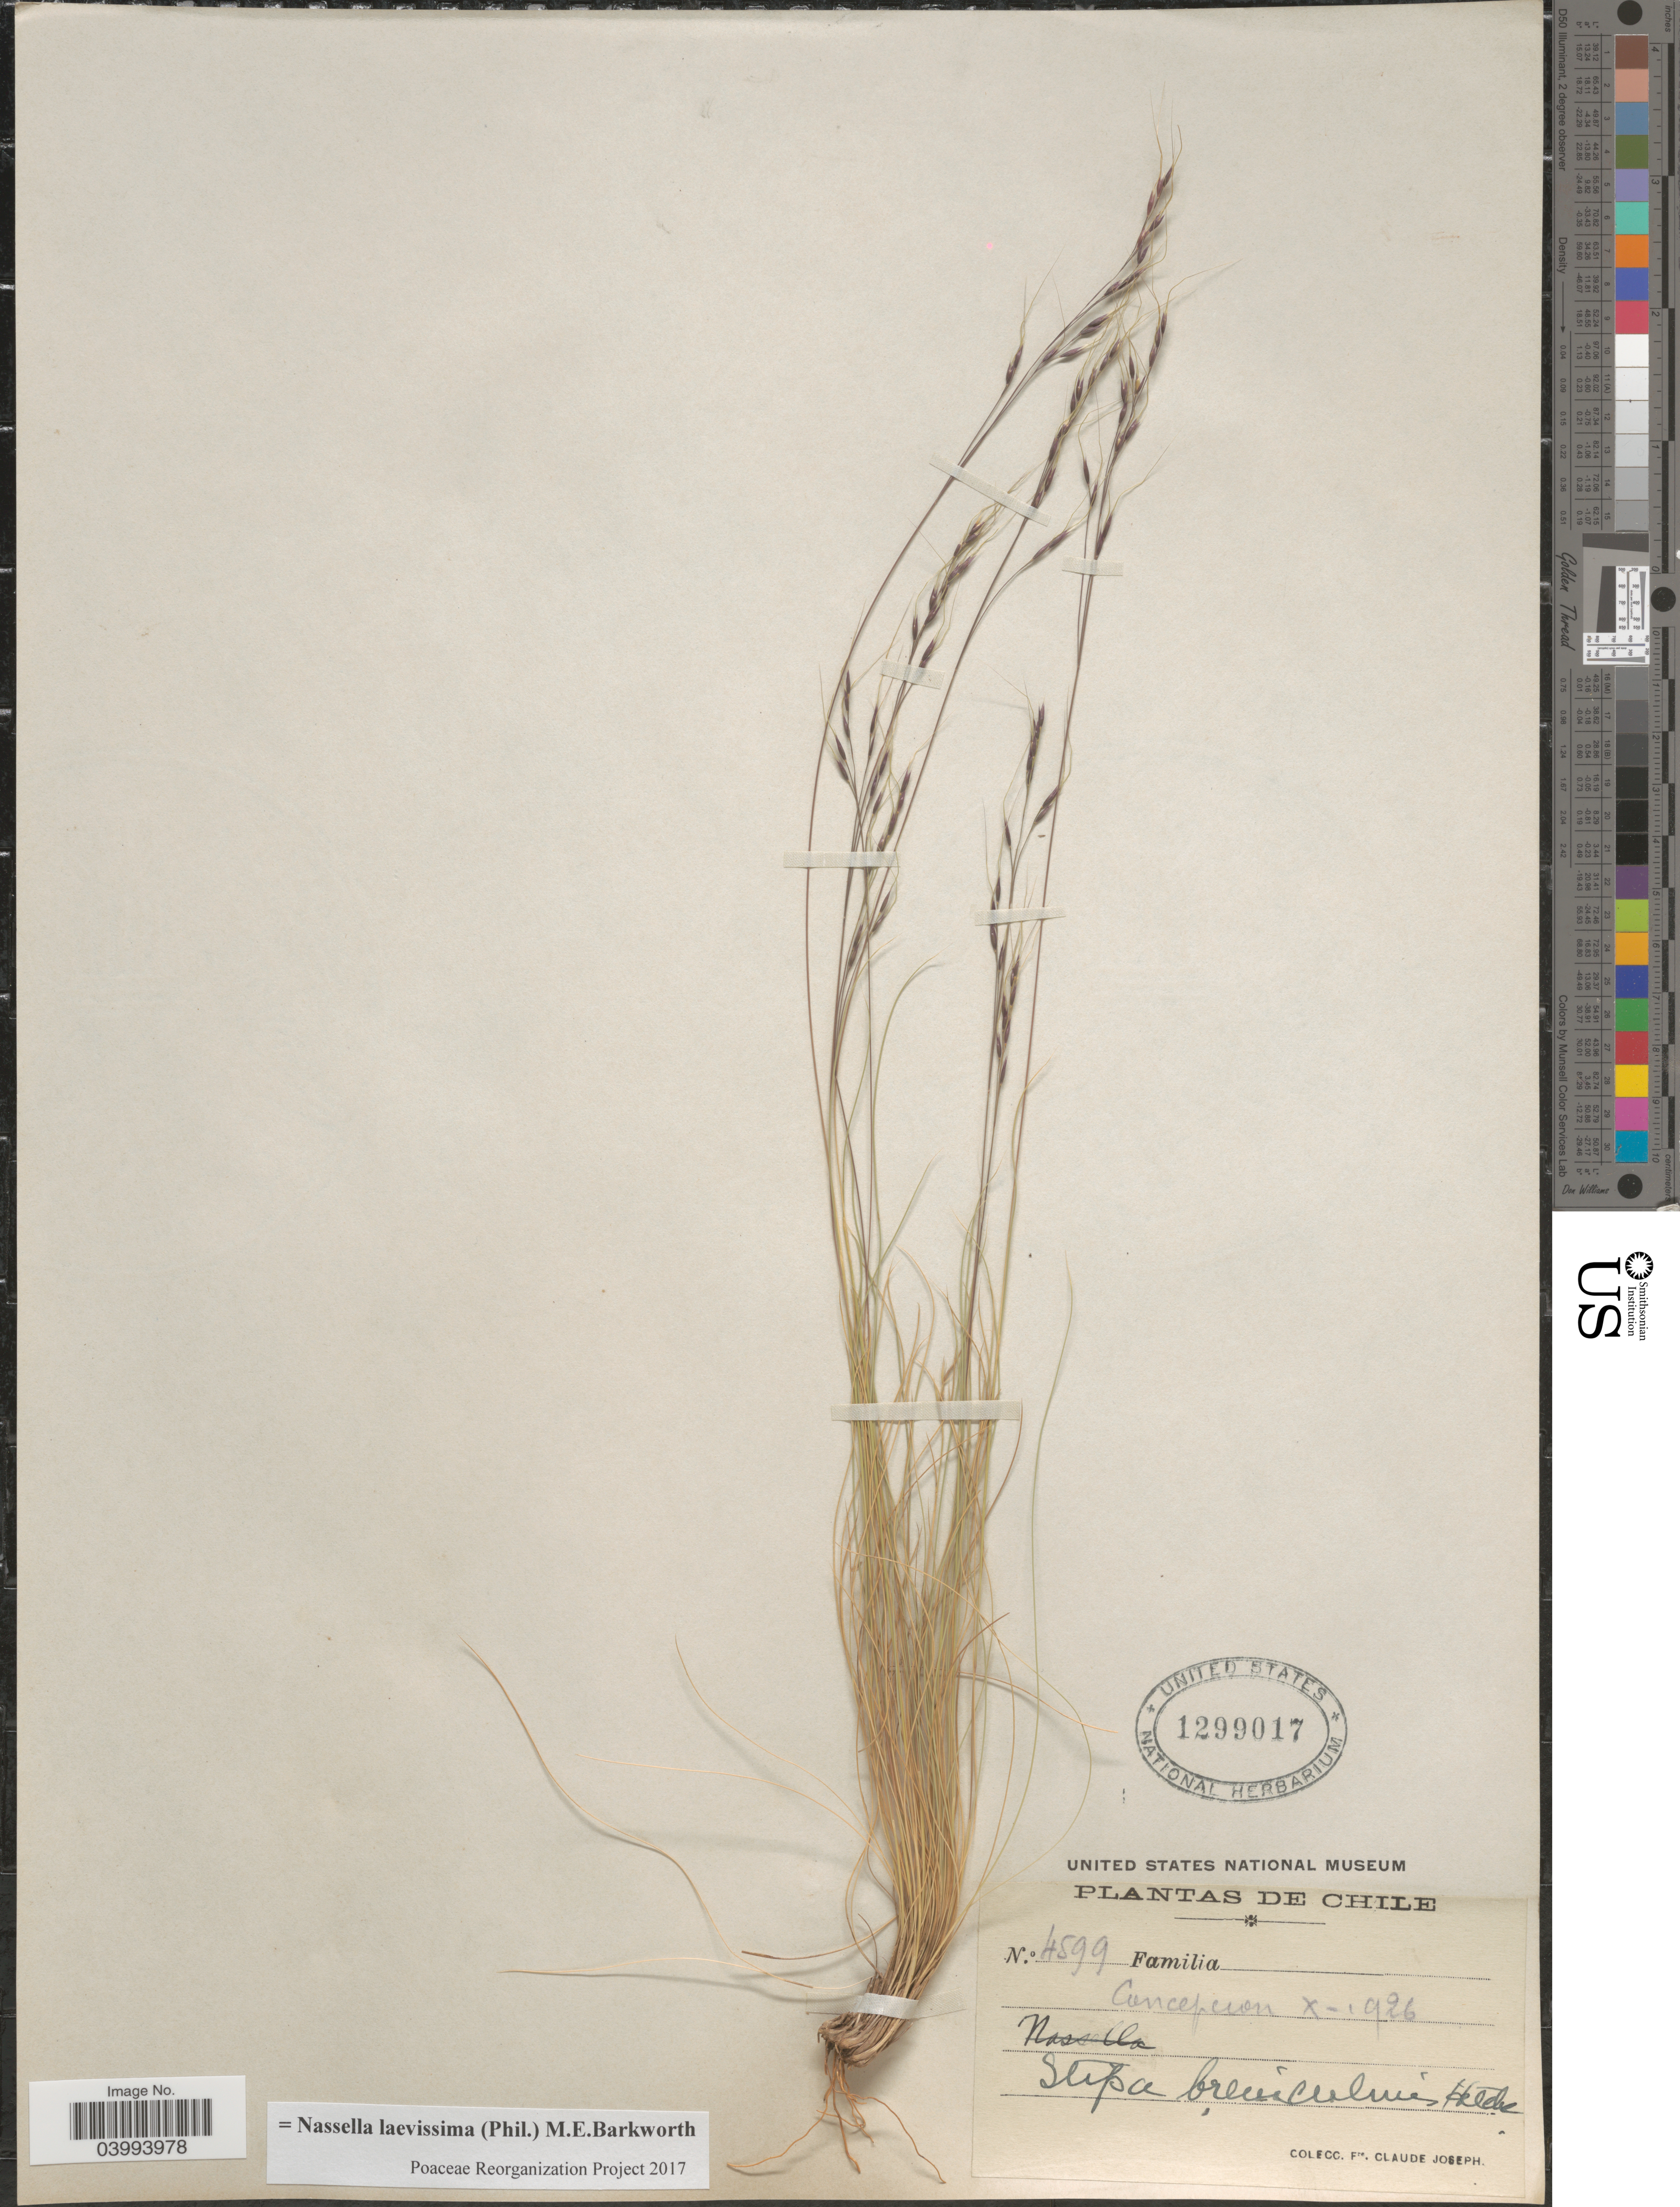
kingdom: Plantae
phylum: Tracheophyta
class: Liliopsida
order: Poales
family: Poaceae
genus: Nassella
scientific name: Nassella laevissima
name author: (Phil.) Barkworth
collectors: Bro. Claude-Joseph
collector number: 4599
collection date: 1926-10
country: Chile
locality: Concepcion.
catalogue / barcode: US 1299017